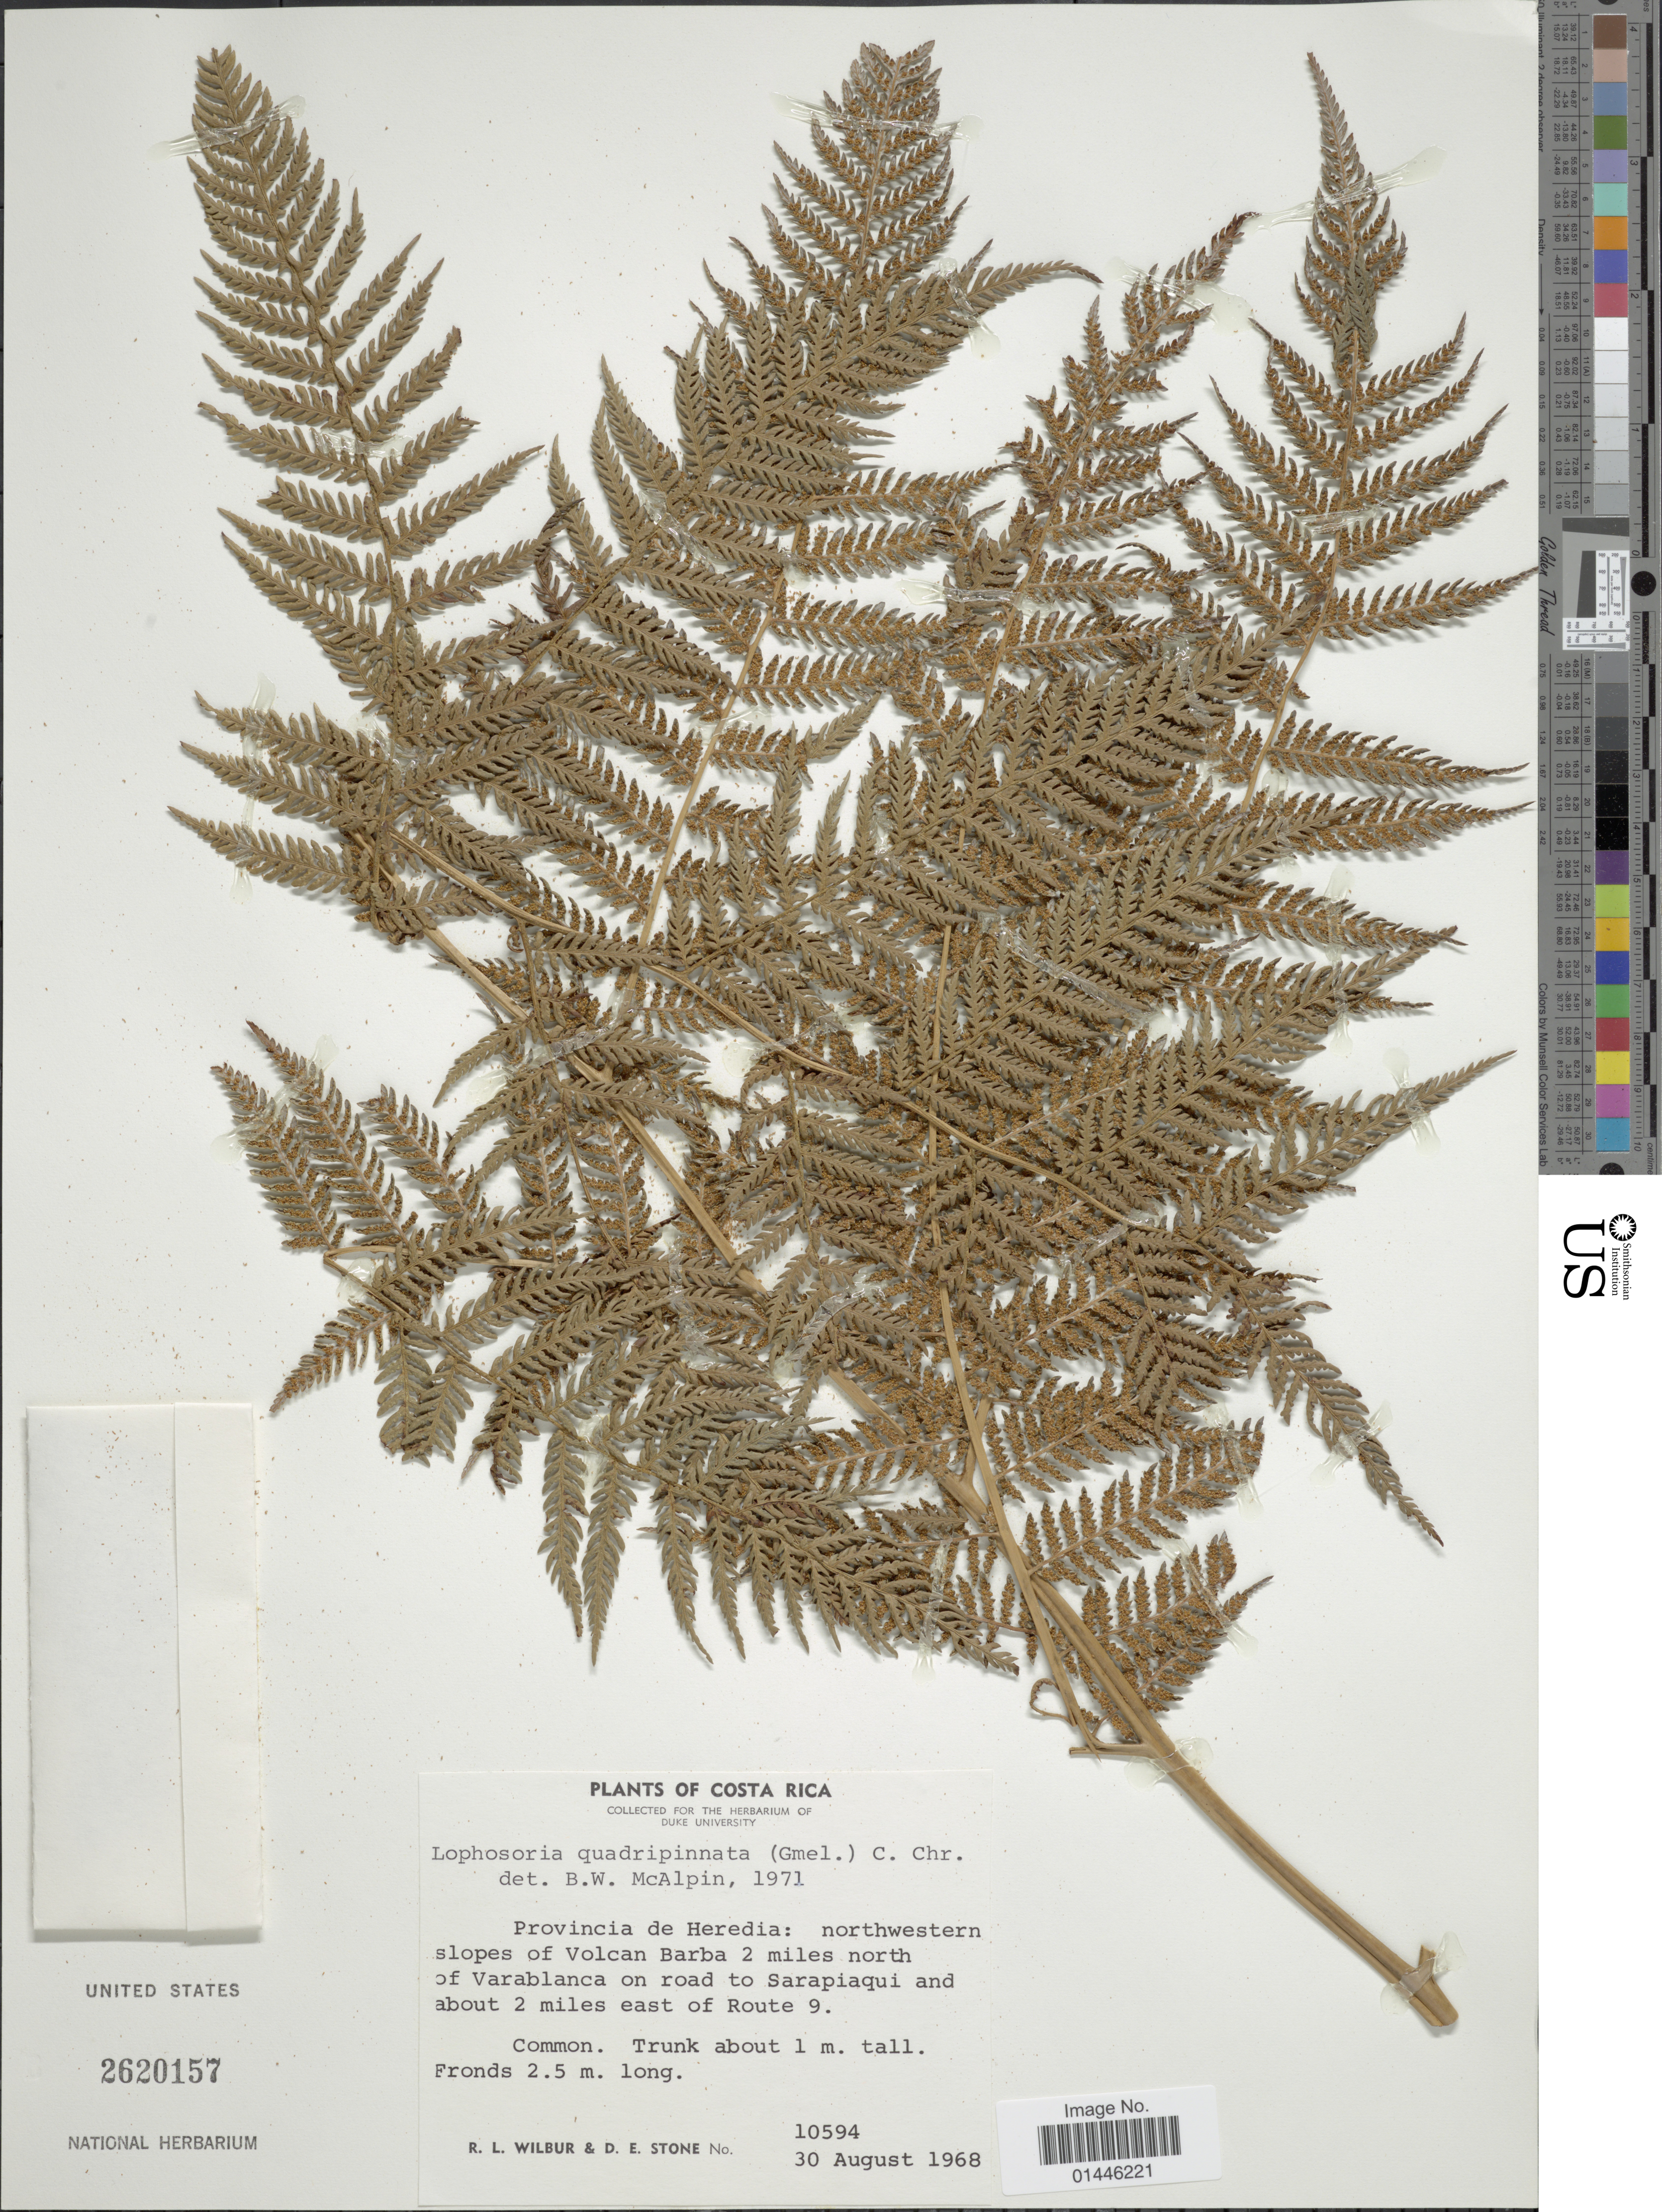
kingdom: Plantae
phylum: Tracheophyta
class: Polypodiopsida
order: Cyatheales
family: Dicksoniaceae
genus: Lophosoria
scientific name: Lophosoria quadripinnata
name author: (J.F. Gmel.) C. Chr.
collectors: R. L. Wilbur & D. E. Stone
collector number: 10594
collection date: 1968-08-30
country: Costa Rica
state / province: Heredia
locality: Northwestern slopes of Volcan Barba 2 miles north of Varablanca on road to Sarapiaqui and about 2 miles east of Route 9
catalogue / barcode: US 2620157